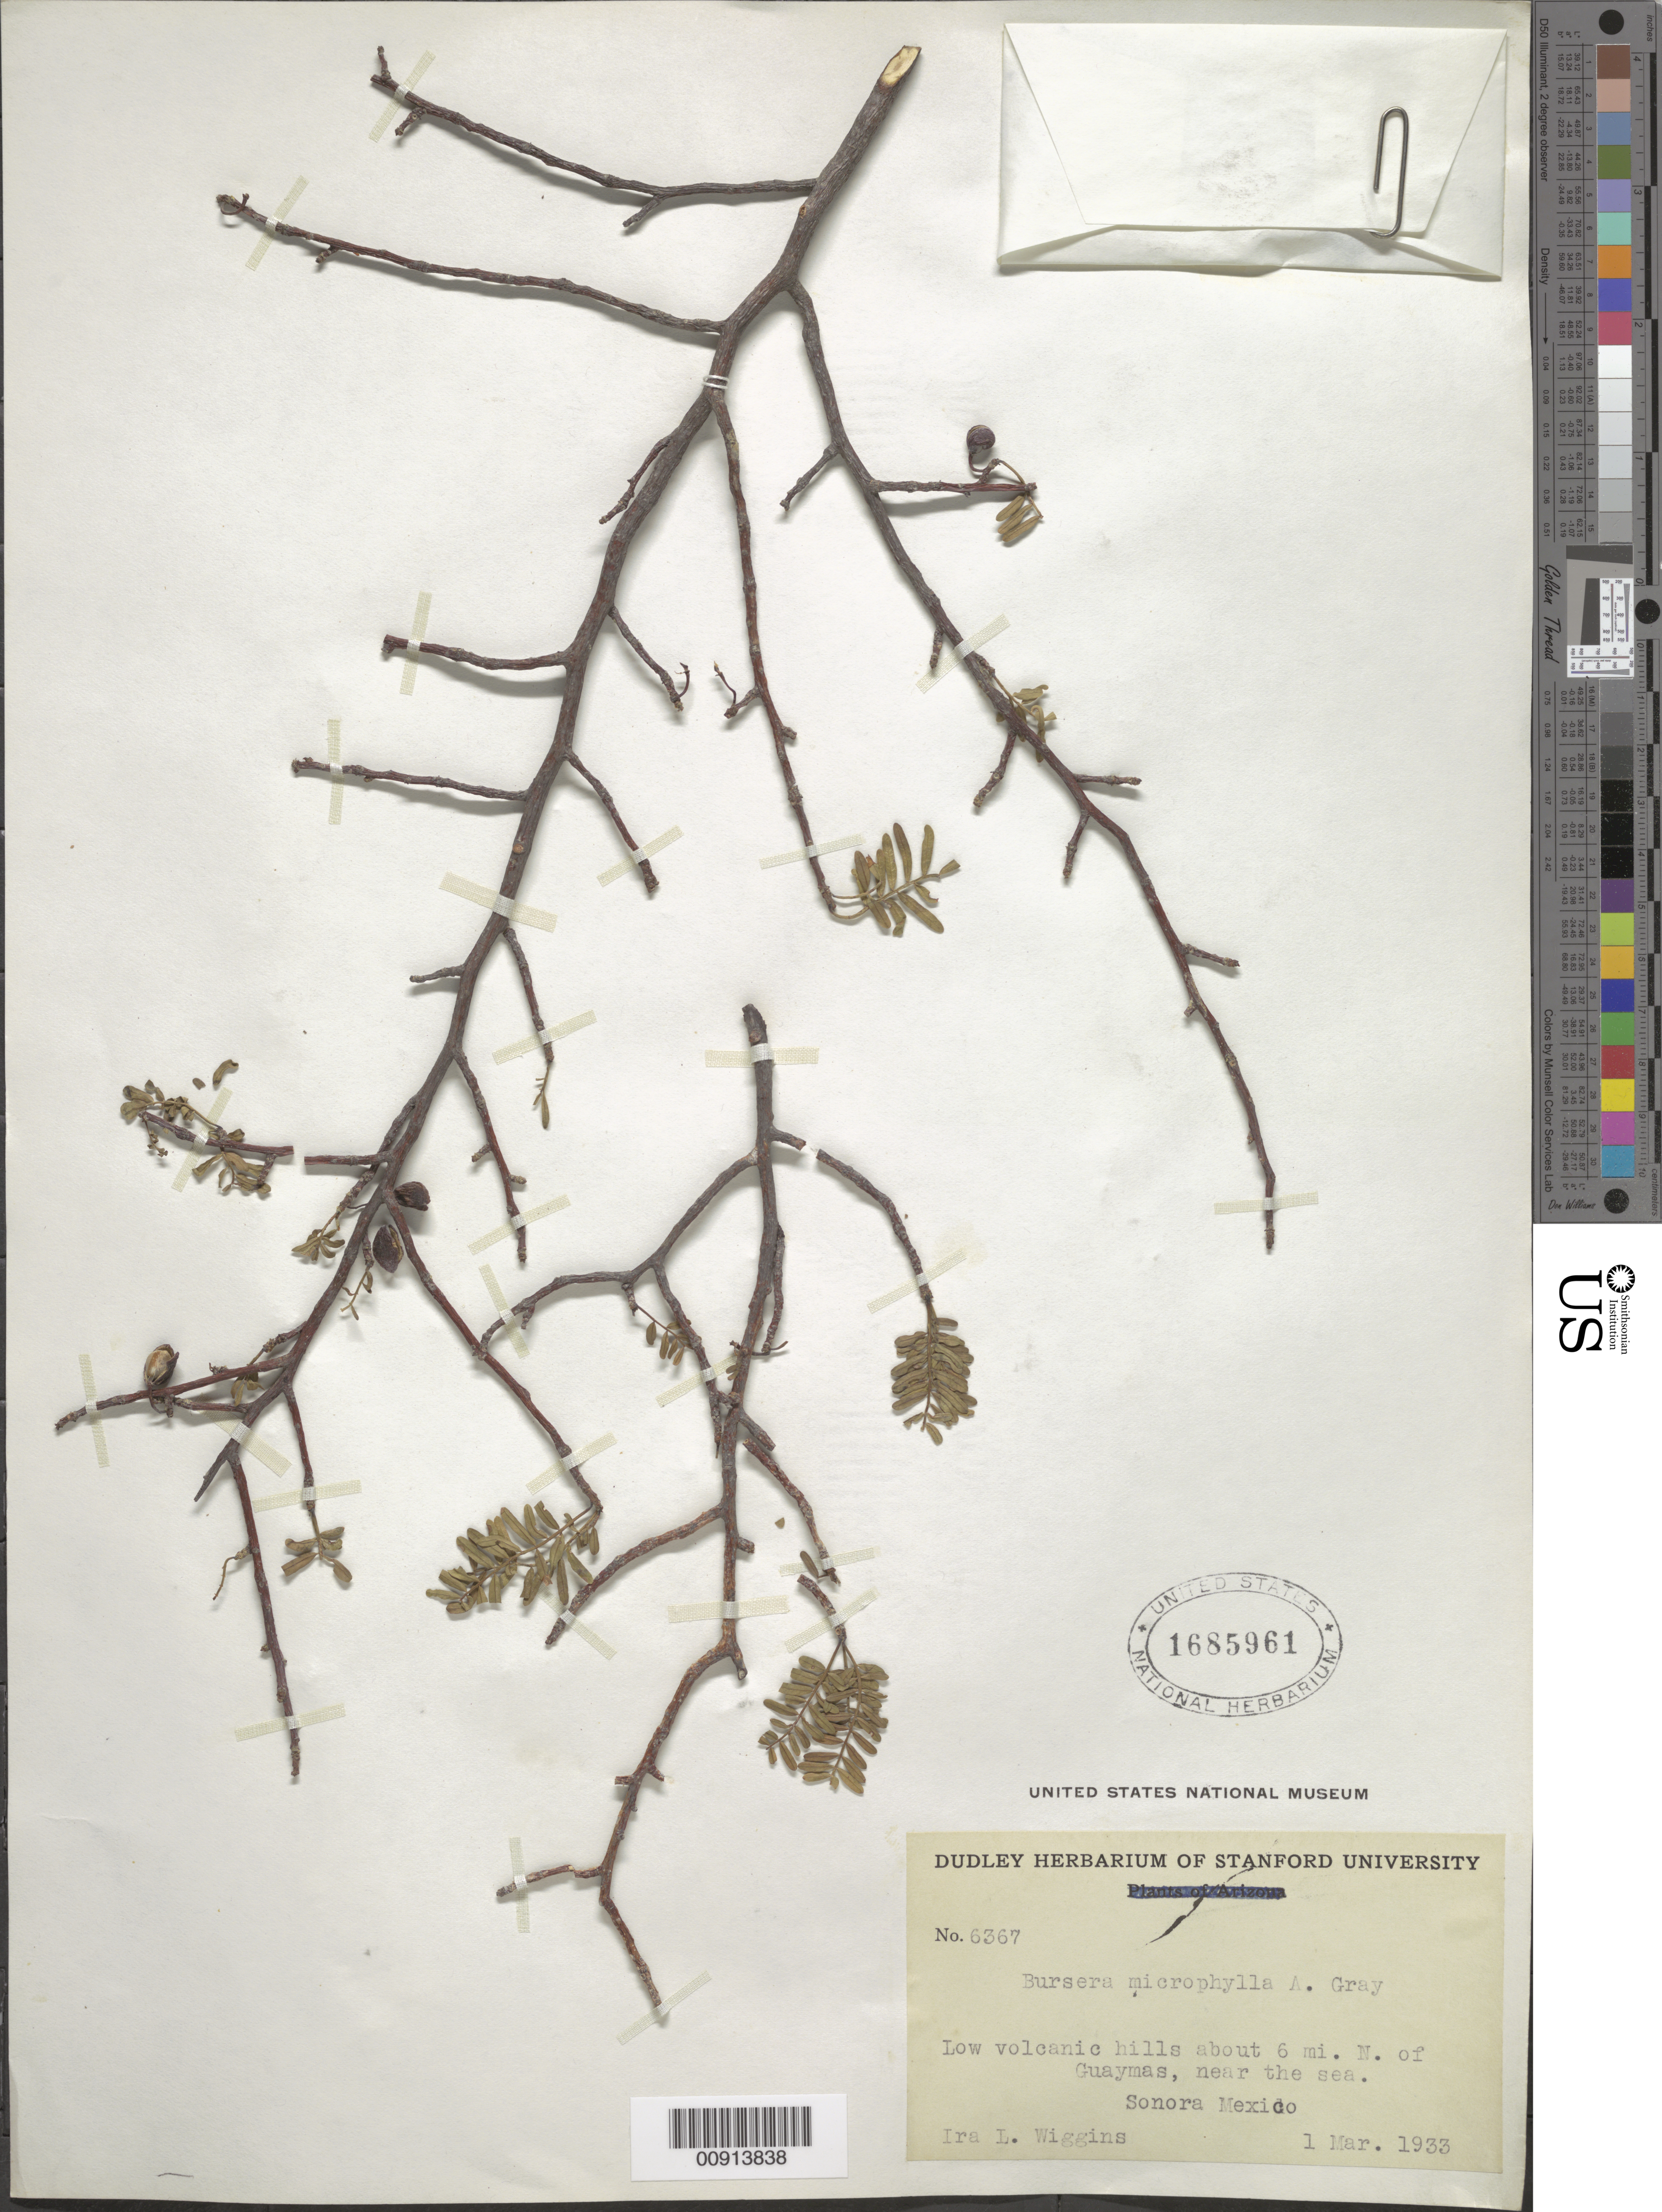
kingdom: Plantae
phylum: Tracheophyta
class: Magnoliopsida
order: Sapindales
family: Burseraceae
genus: Bursera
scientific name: Bursera microphylla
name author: A. Gray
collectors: I. L. Wiggins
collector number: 6367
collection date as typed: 01 Mar 1933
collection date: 1933-03-01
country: Mexico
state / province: Sonora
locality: About 6 mi. N of Guaymas, near the sea. Sonora.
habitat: Low volcanic hills.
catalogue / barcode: US 1685961